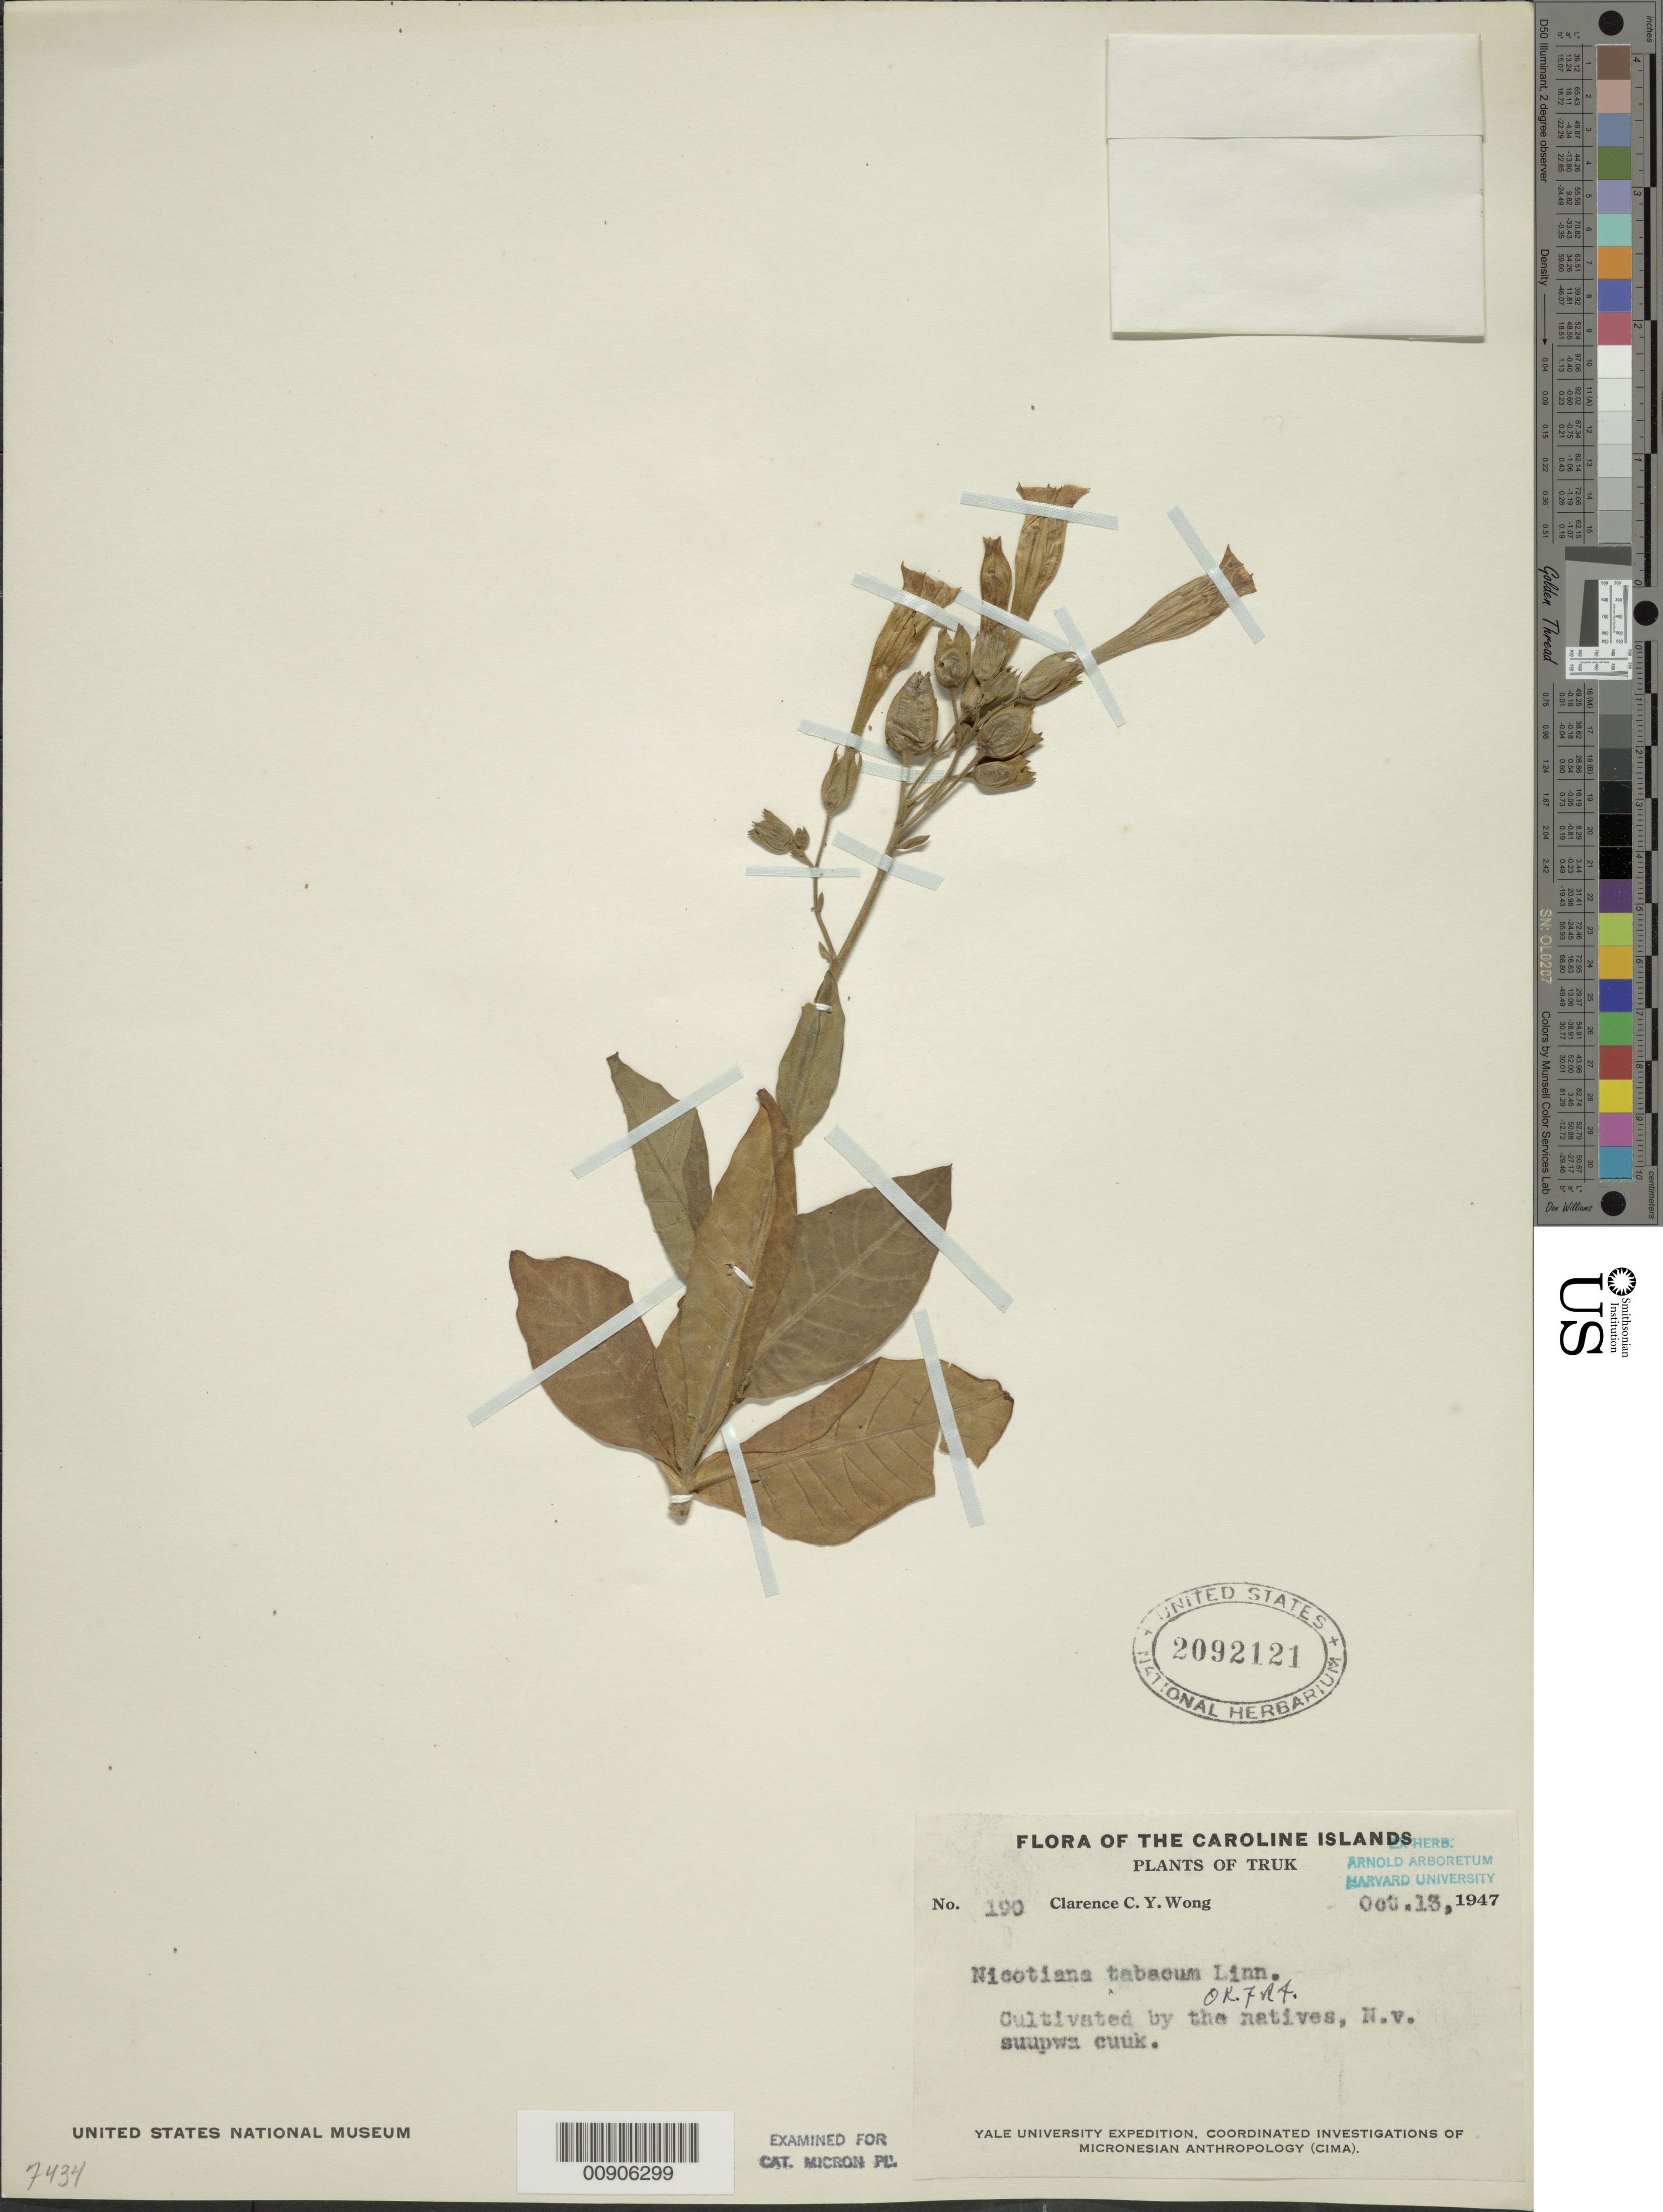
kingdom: Plantae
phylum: Tracheophyta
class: Magnoliopsida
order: Solanales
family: Solanaceae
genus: Nicotiana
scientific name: Nicotiana tabacum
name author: L.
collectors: C. Wong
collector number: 190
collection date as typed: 13 Oct 1947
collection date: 1947-10-13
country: Micronesia, Federated States of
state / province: Truk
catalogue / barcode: US 2092121